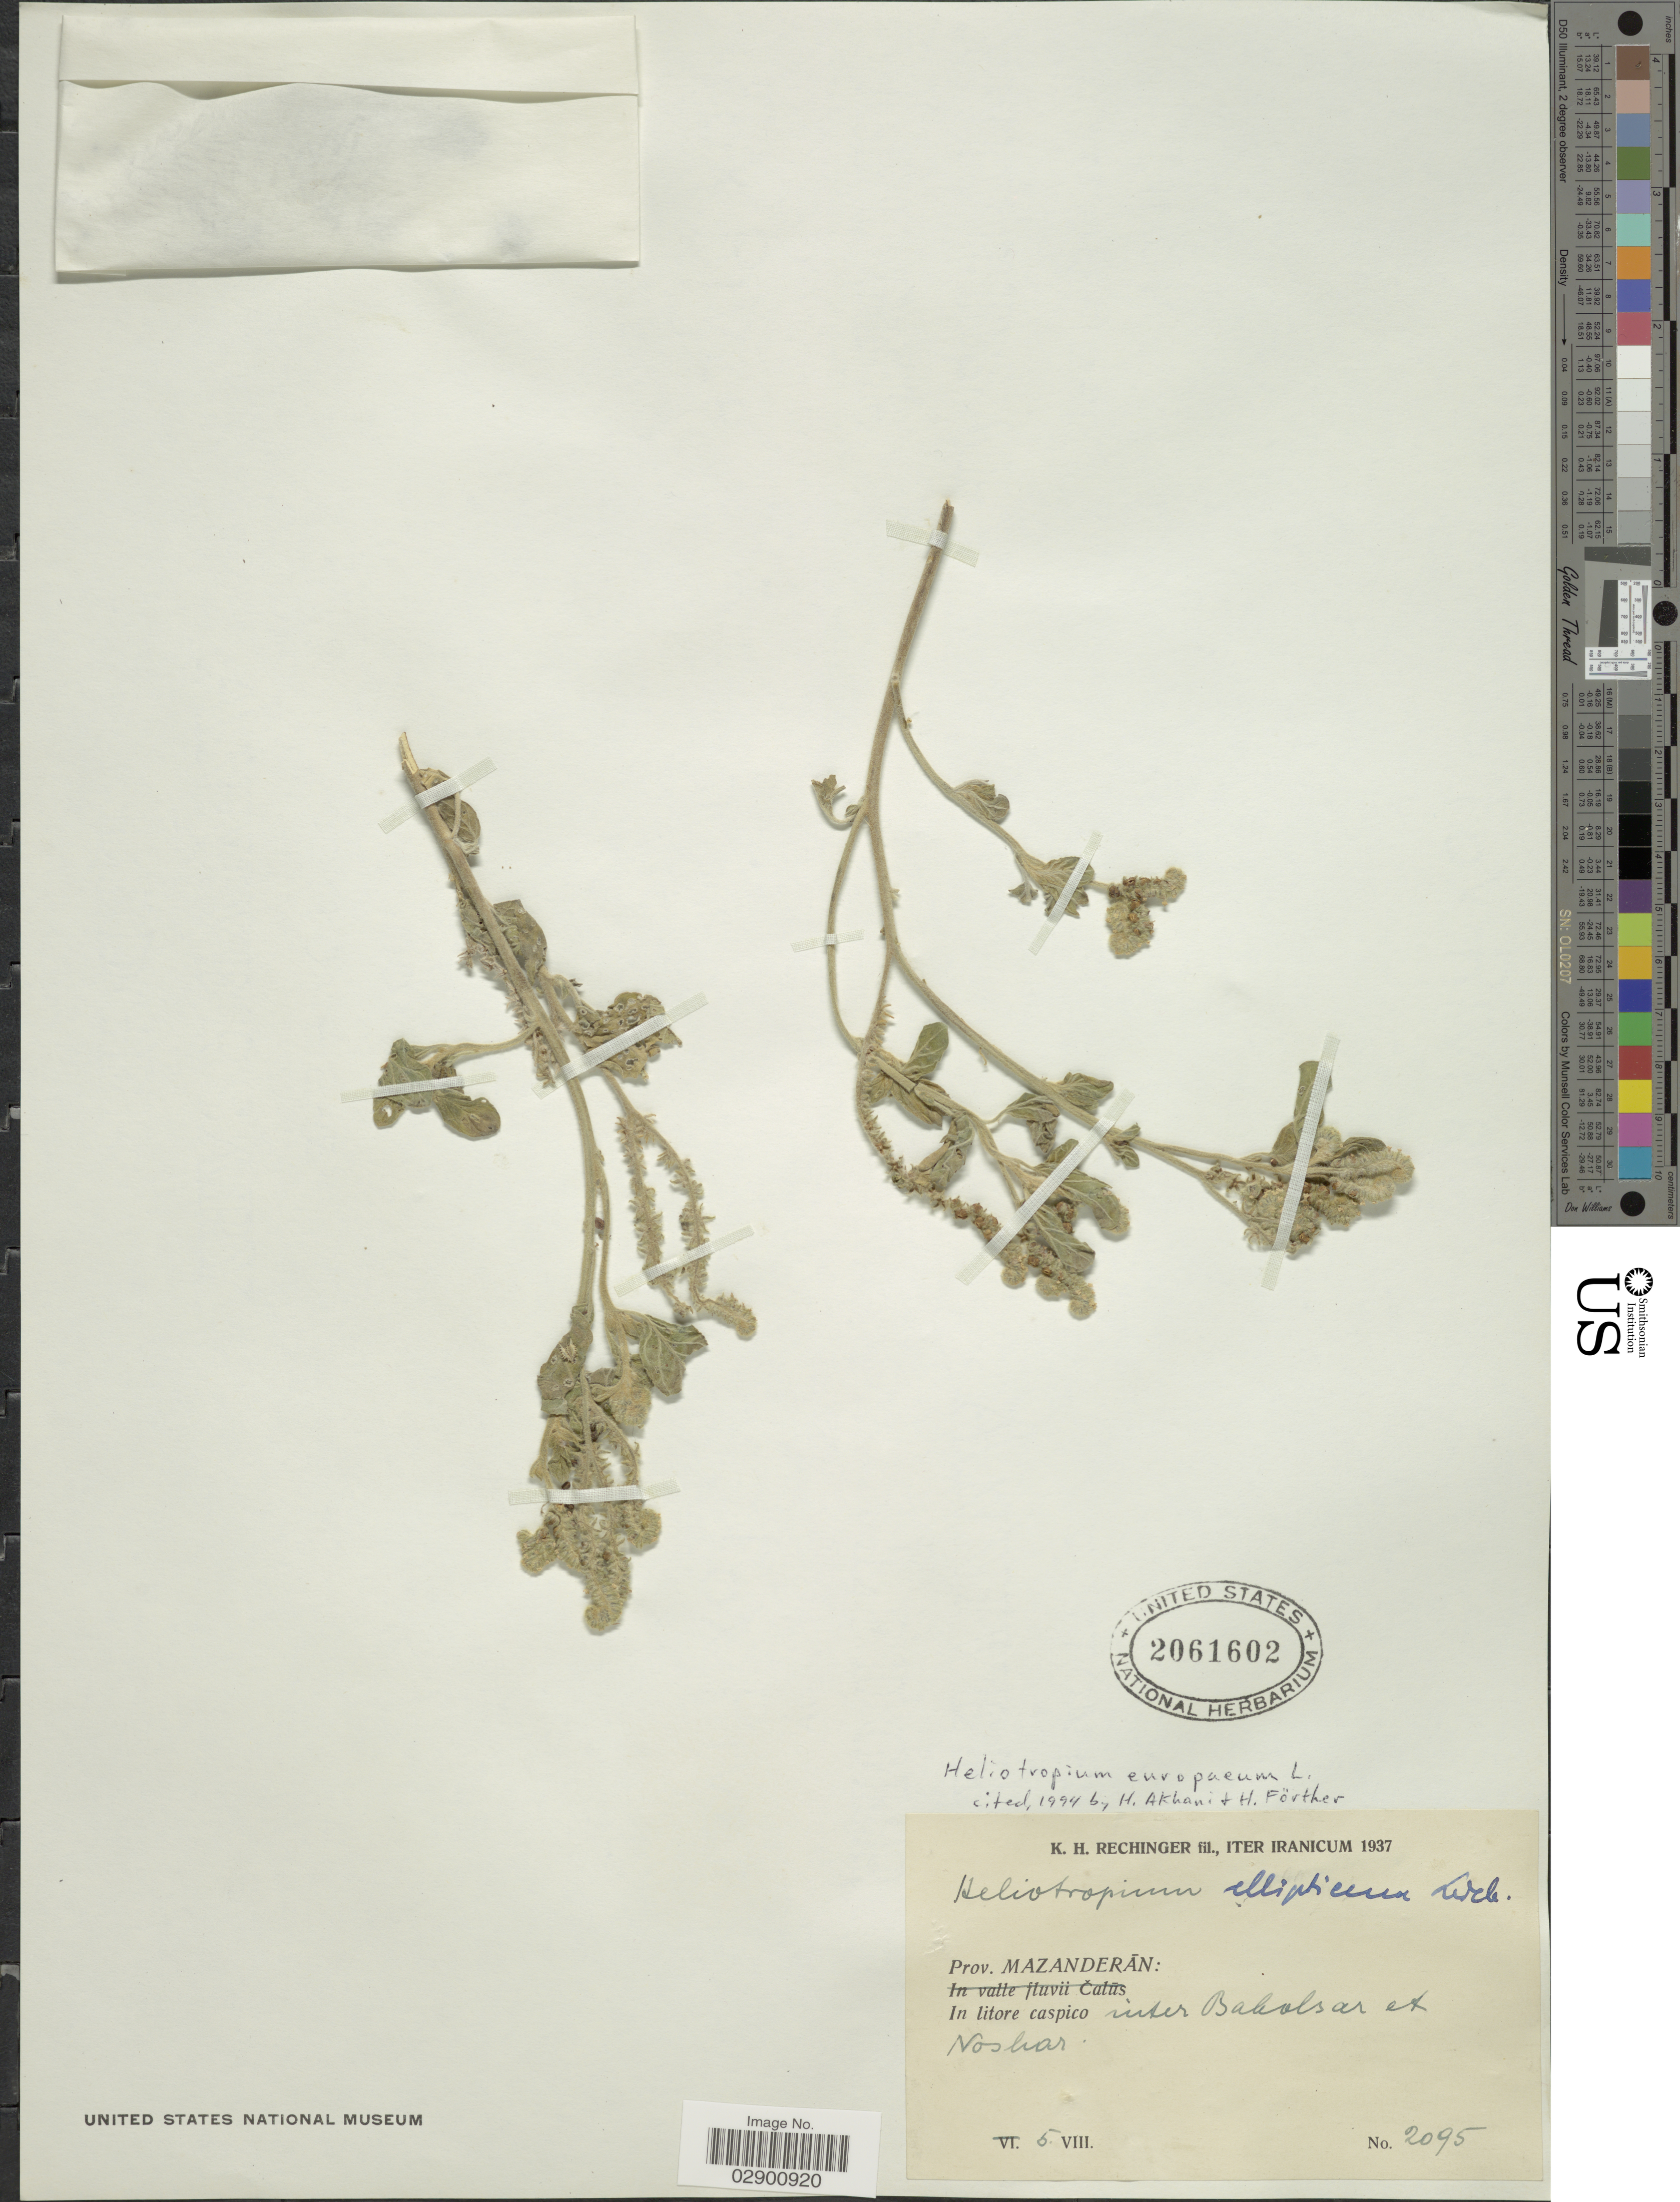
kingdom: Plantae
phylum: Tracheophyta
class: Magnoliopsida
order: Boraginales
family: Heliotropiaceae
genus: Heliotropium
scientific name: Heliotropium europaeum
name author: L.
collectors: K. H. Rechinger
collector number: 2095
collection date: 1937-08-05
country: Iran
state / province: Mazandaran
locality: Prov. Mazanderän: In litore caspico inter Bakolsar et Noshar.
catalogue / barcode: US 2061602